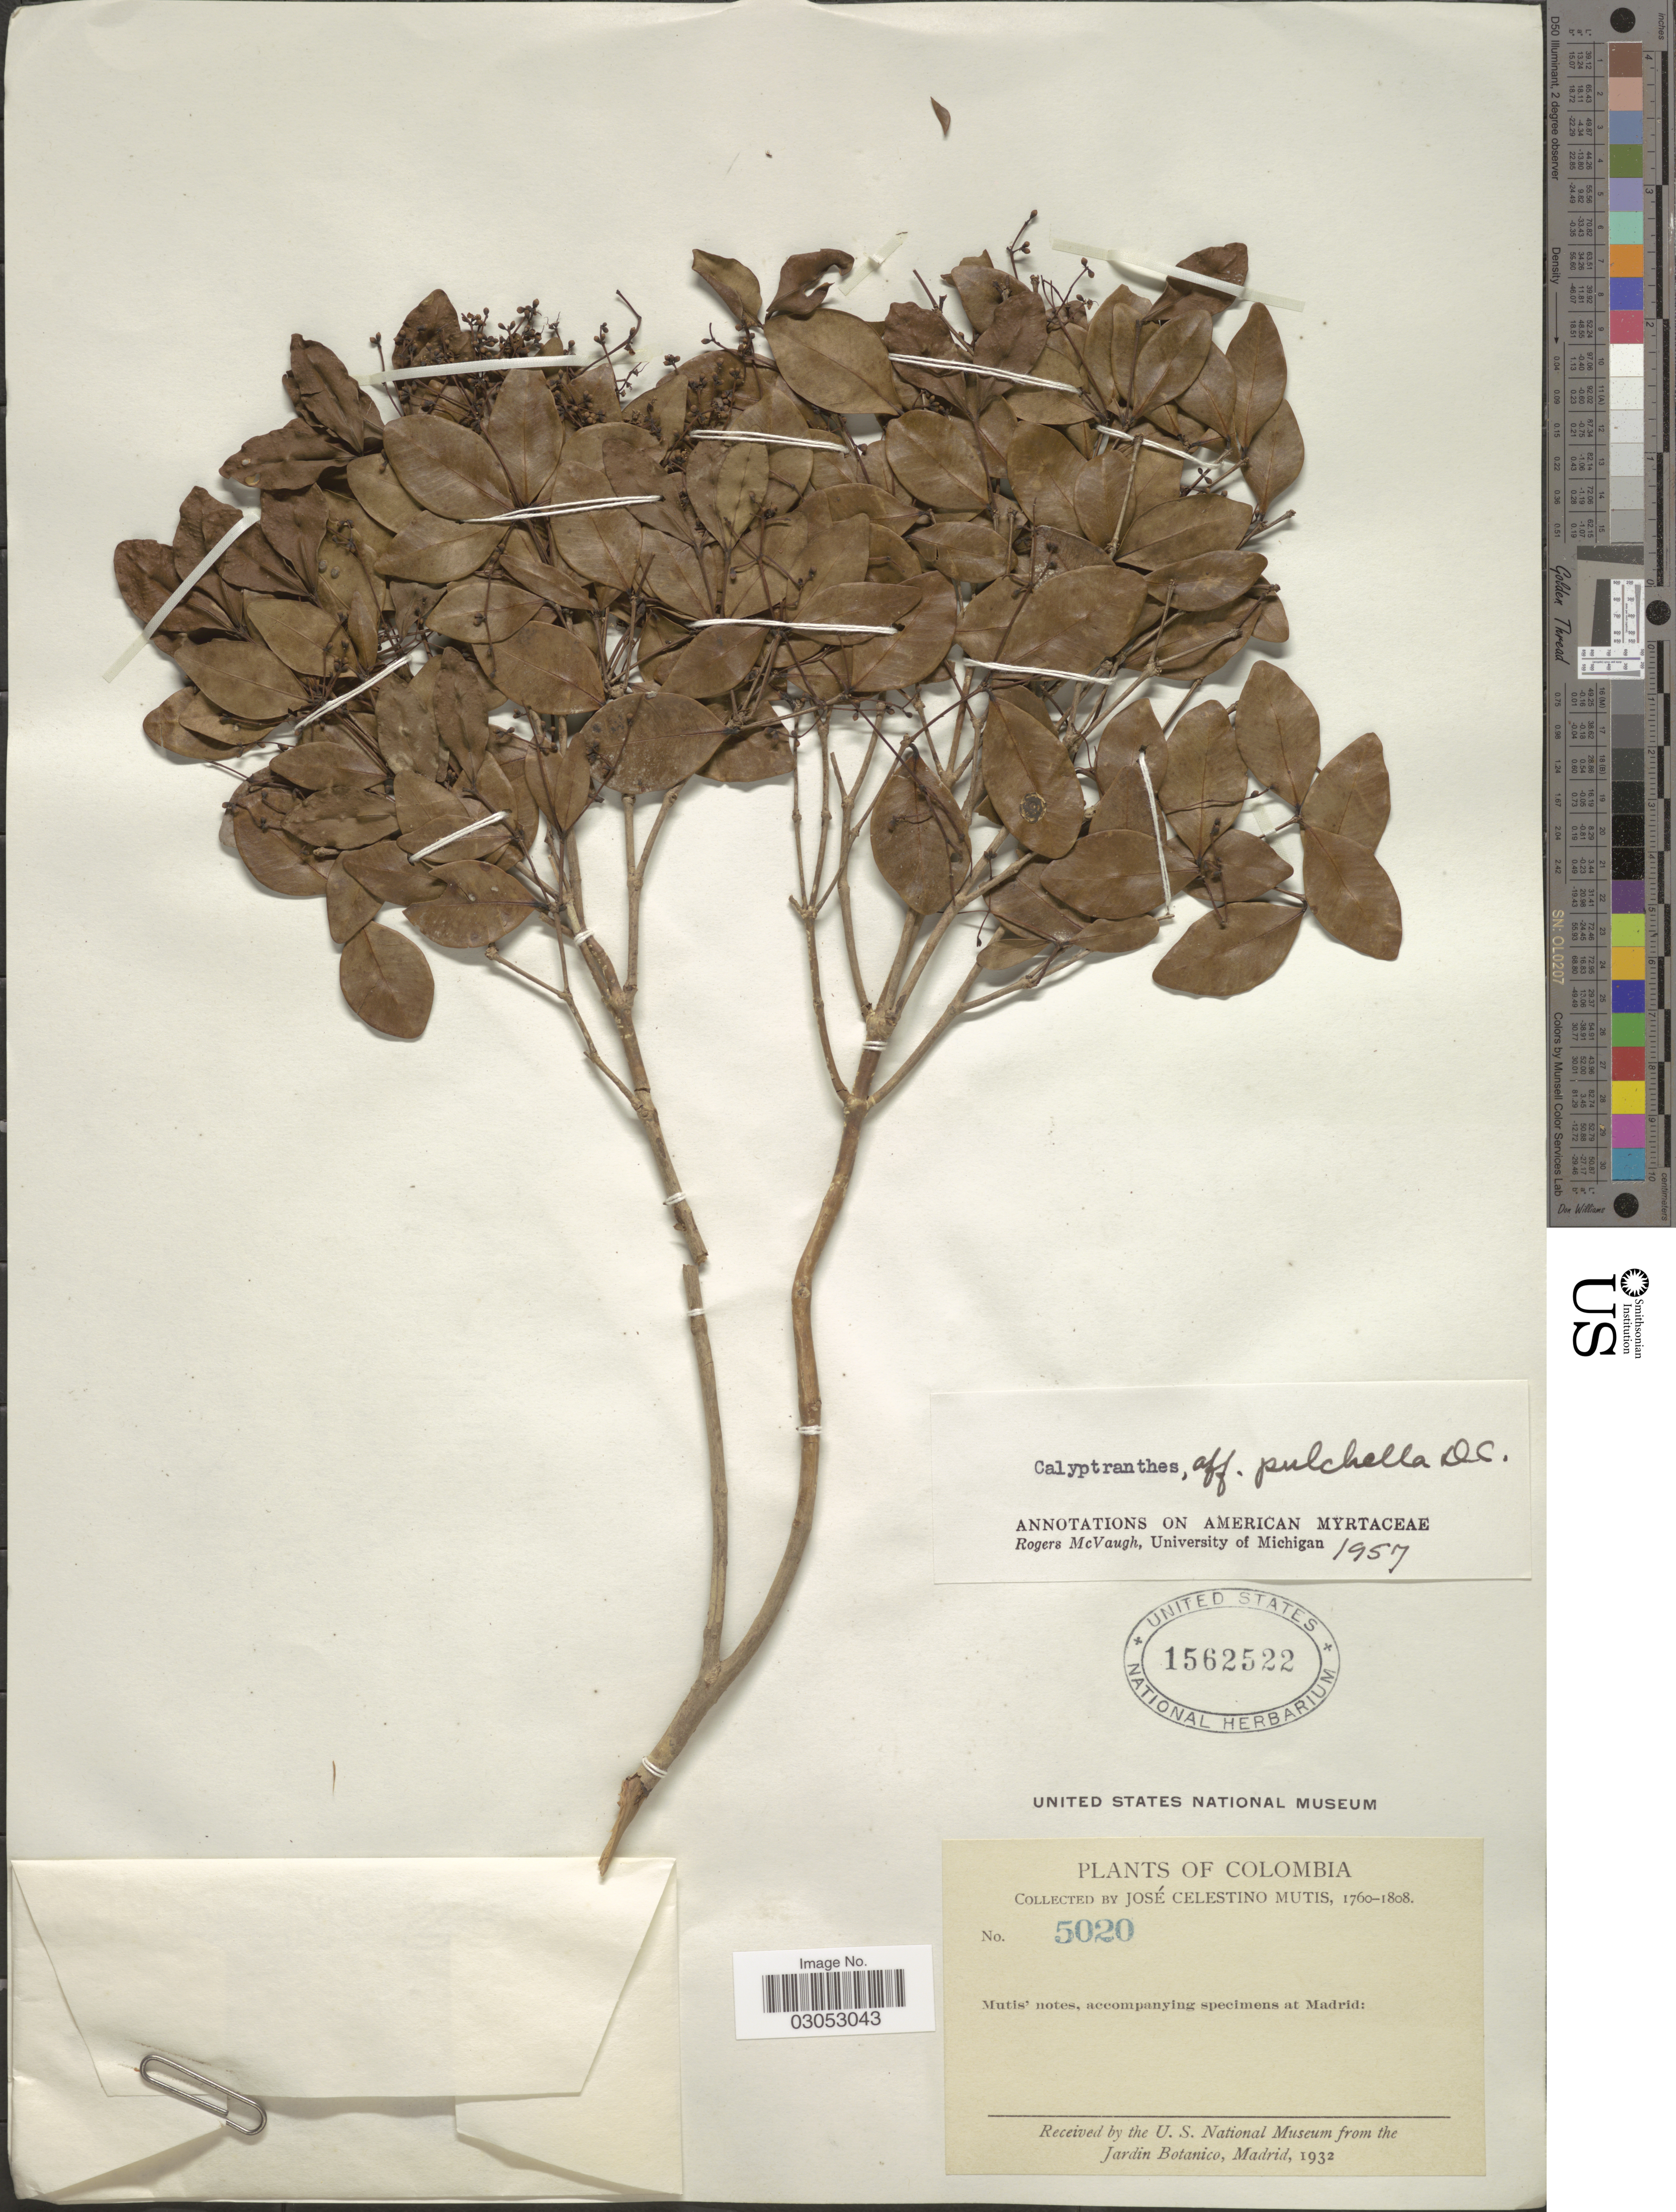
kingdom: Plantae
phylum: Tracheophyta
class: Magnoliopsida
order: Myrtales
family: Myrtaceae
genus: Myrcia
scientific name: Myrcia pulchella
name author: (DC.) A.R. Lourenço & E. Lucas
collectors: J. C. B. Mutis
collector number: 5020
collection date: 1760/1808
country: Colombia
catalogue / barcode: US 1562522